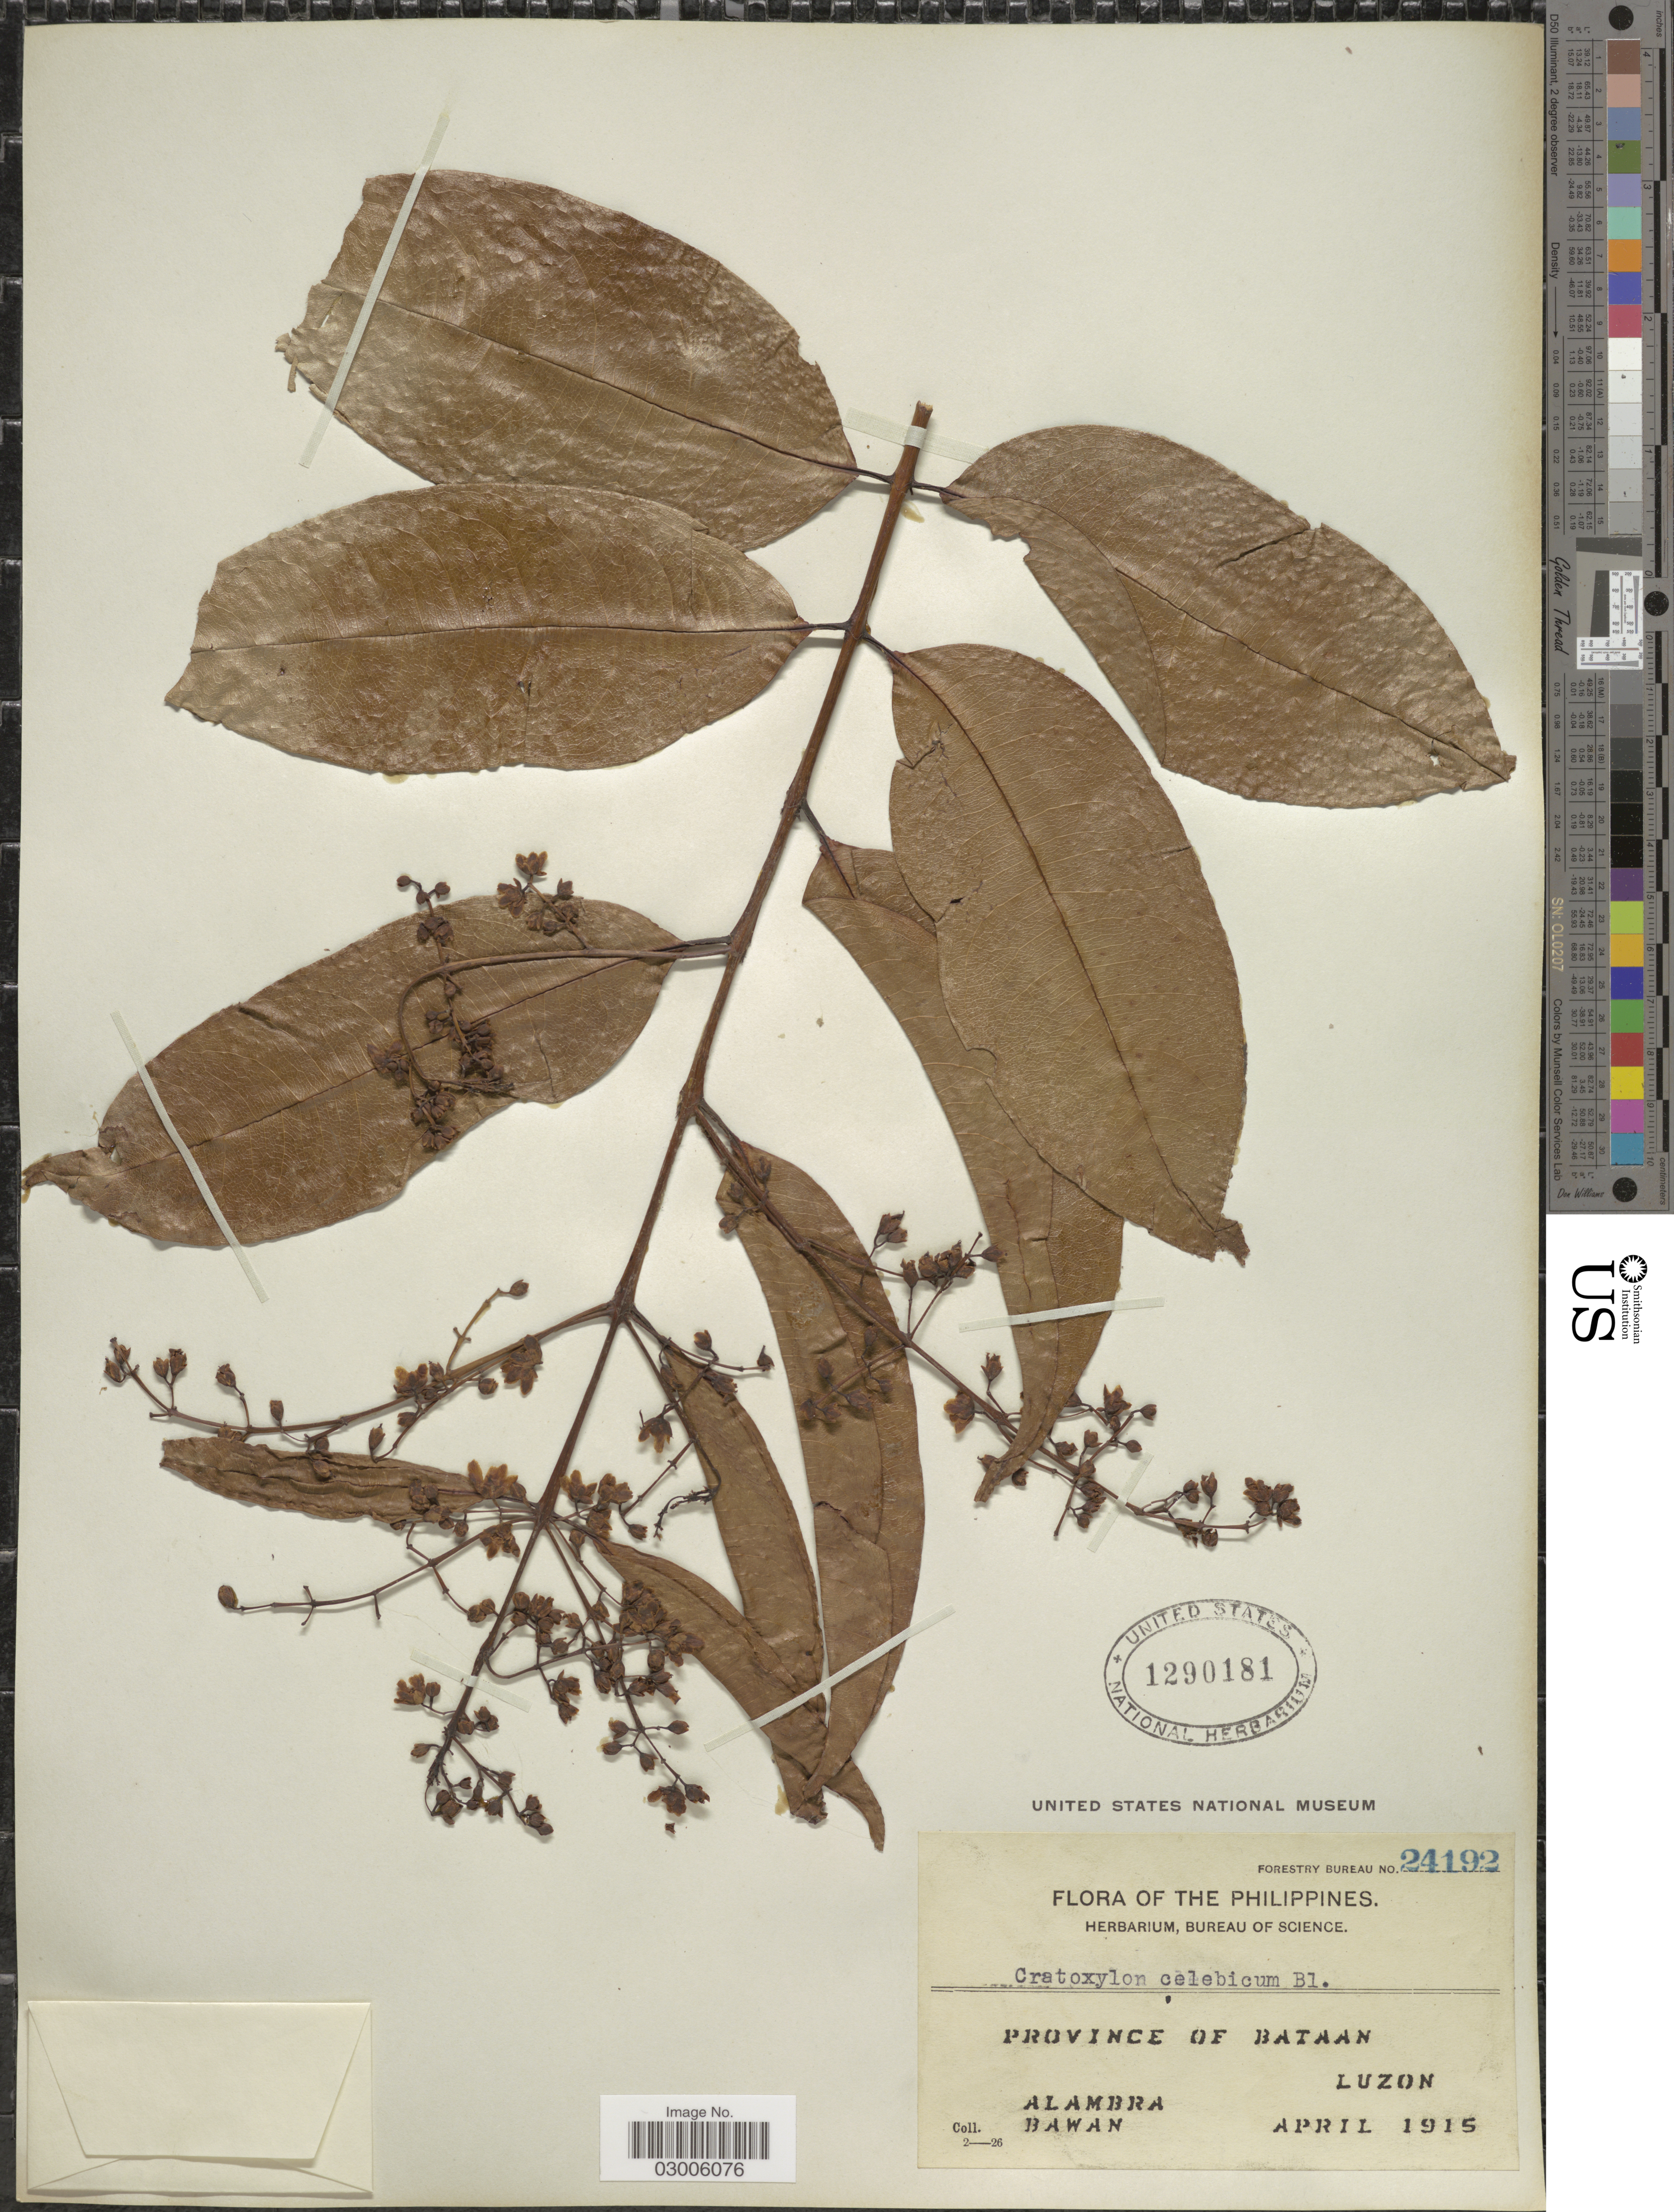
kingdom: Plantae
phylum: Tracheophyta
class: Magnoliopsida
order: Malpighiales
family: Hypericaceae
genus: Cratoxylum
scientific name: Cratoxylum celebicum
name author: Blume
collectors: -. Alambra & Bawan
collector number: Forestry Bureau 24192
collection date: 1915-04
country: Philippines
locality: Province of Bataan. Luzon.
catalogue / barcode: US 1290181